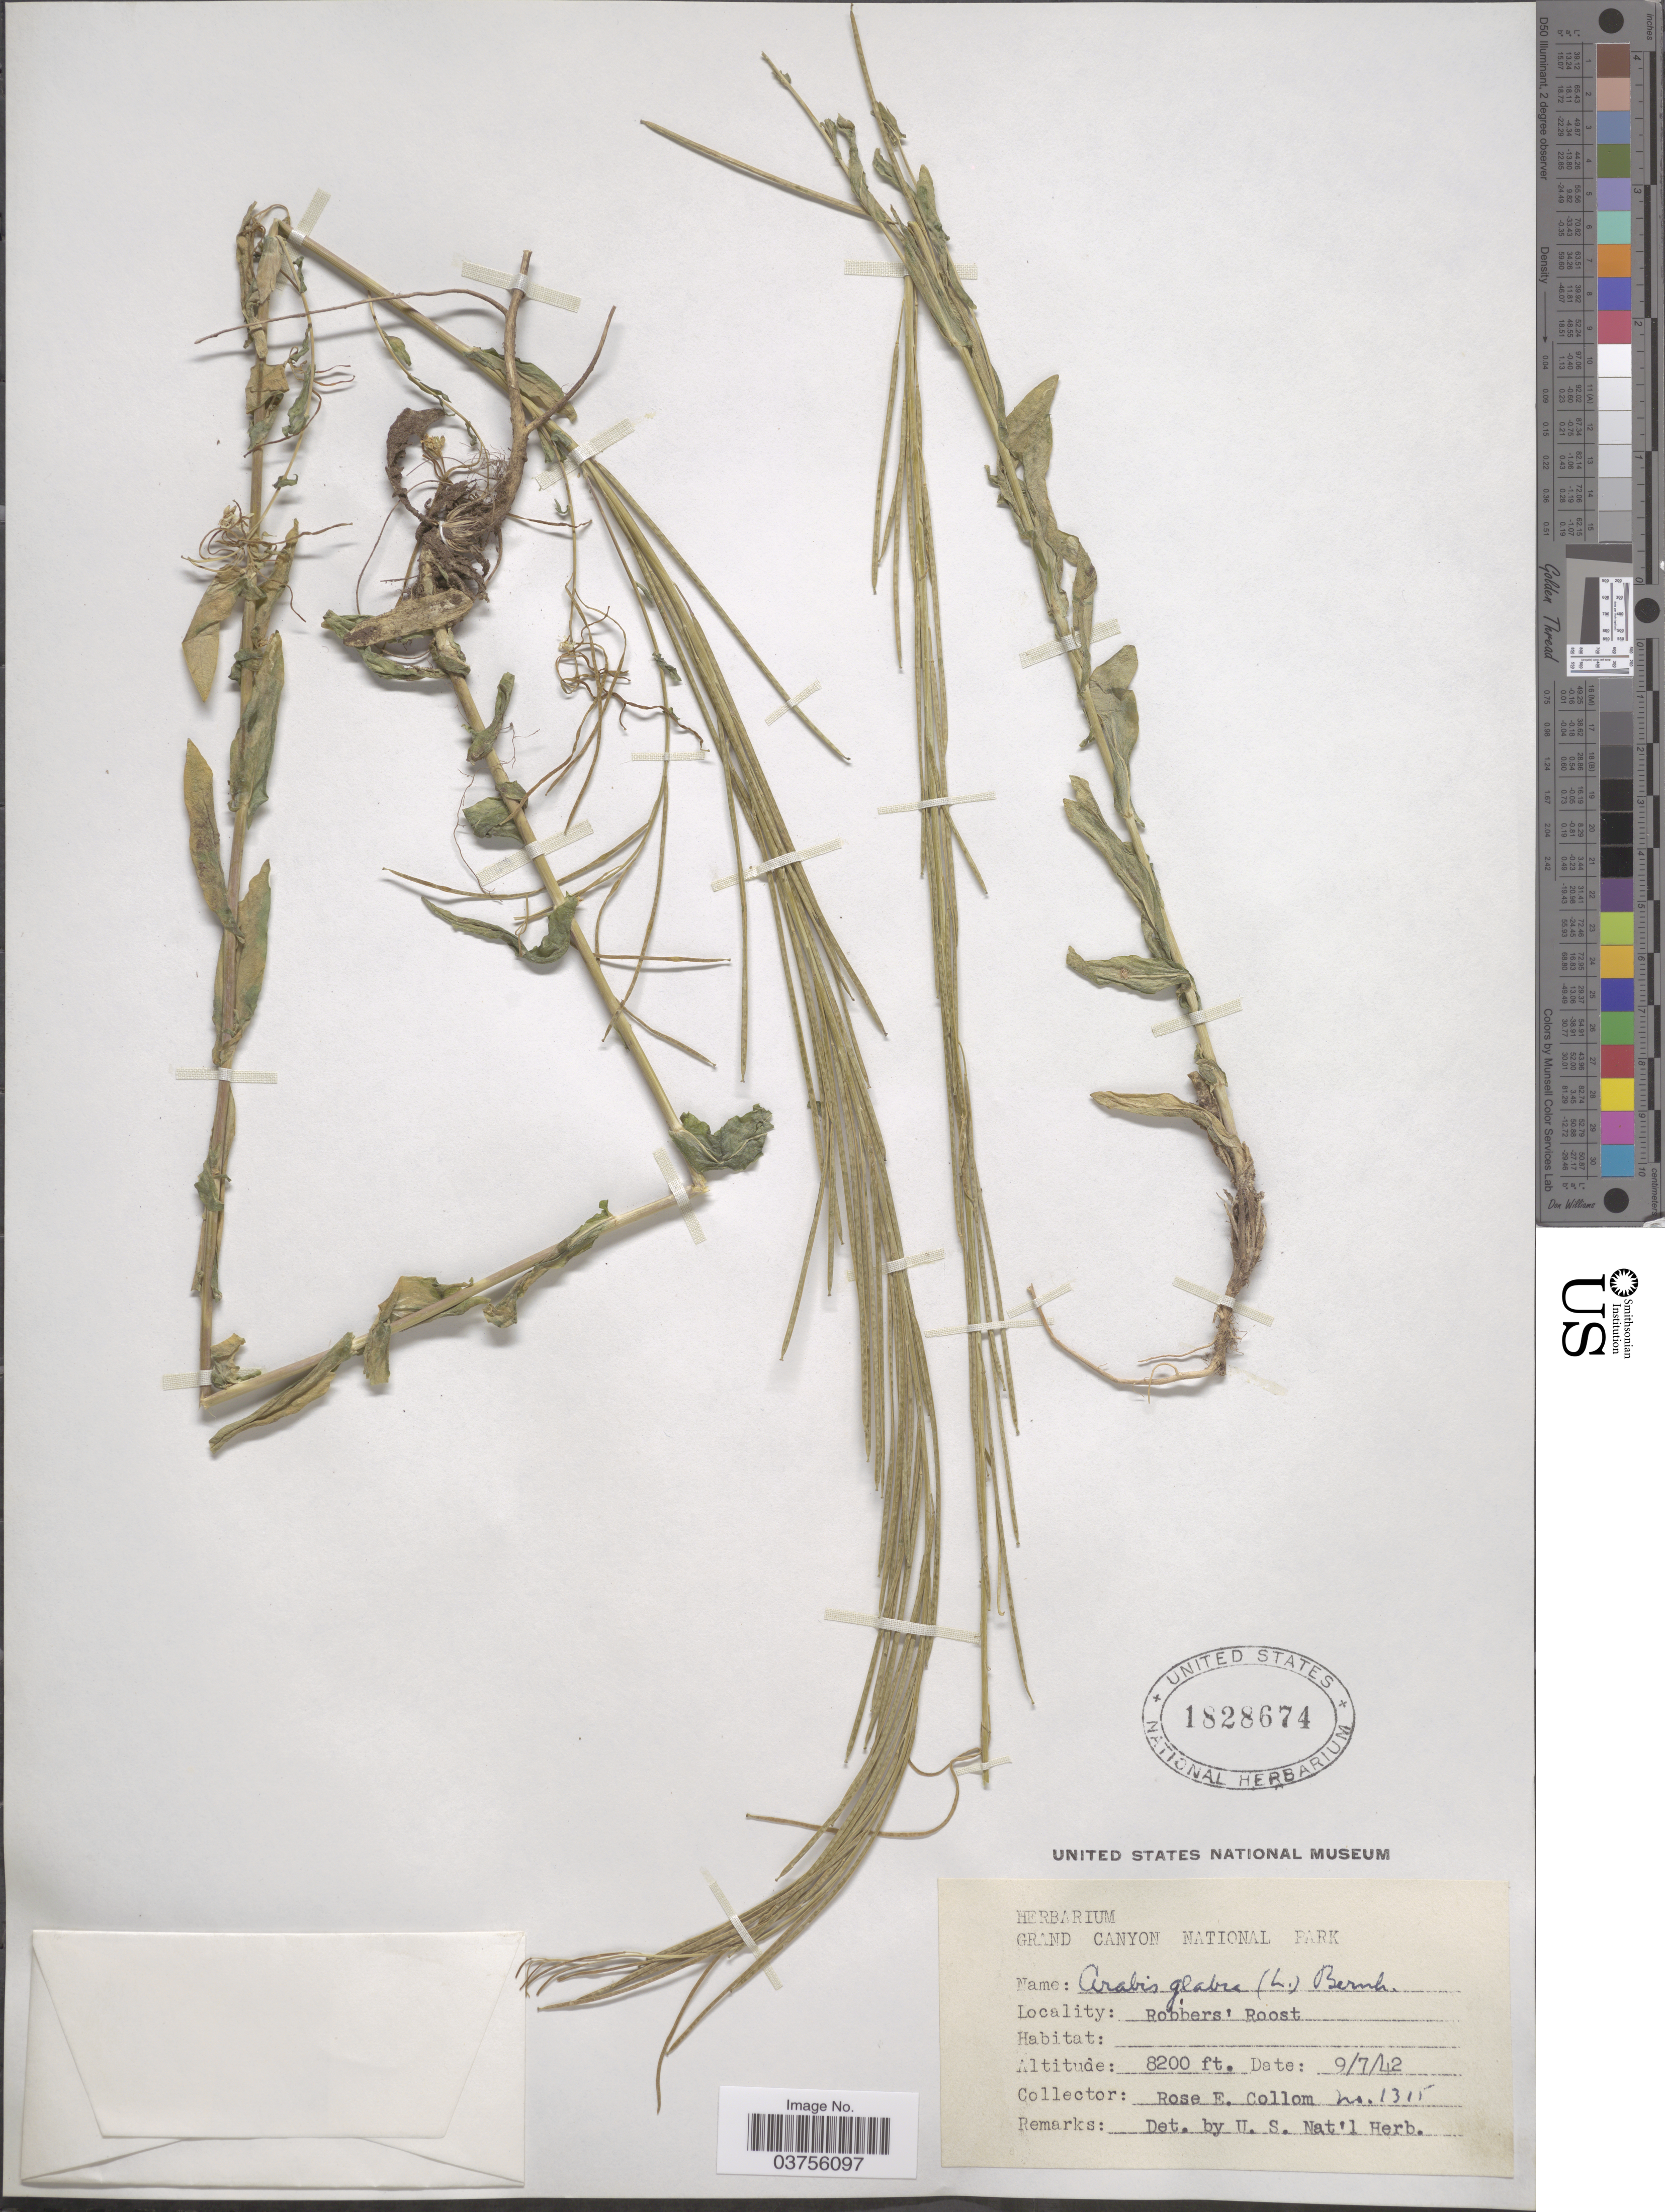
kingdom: Plantae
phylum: Tracheophyta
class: Magnoliopsida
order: Brassicales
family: Brassicaceae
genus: Turritis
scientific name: Turritis glabra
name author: L.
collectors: R. E. Collom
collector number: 1315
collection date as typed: Transcribed d/m/y: 9/7/42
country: United States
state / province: Utah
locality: Robbers' Roost.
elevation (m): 2499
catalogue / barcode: US 1828674